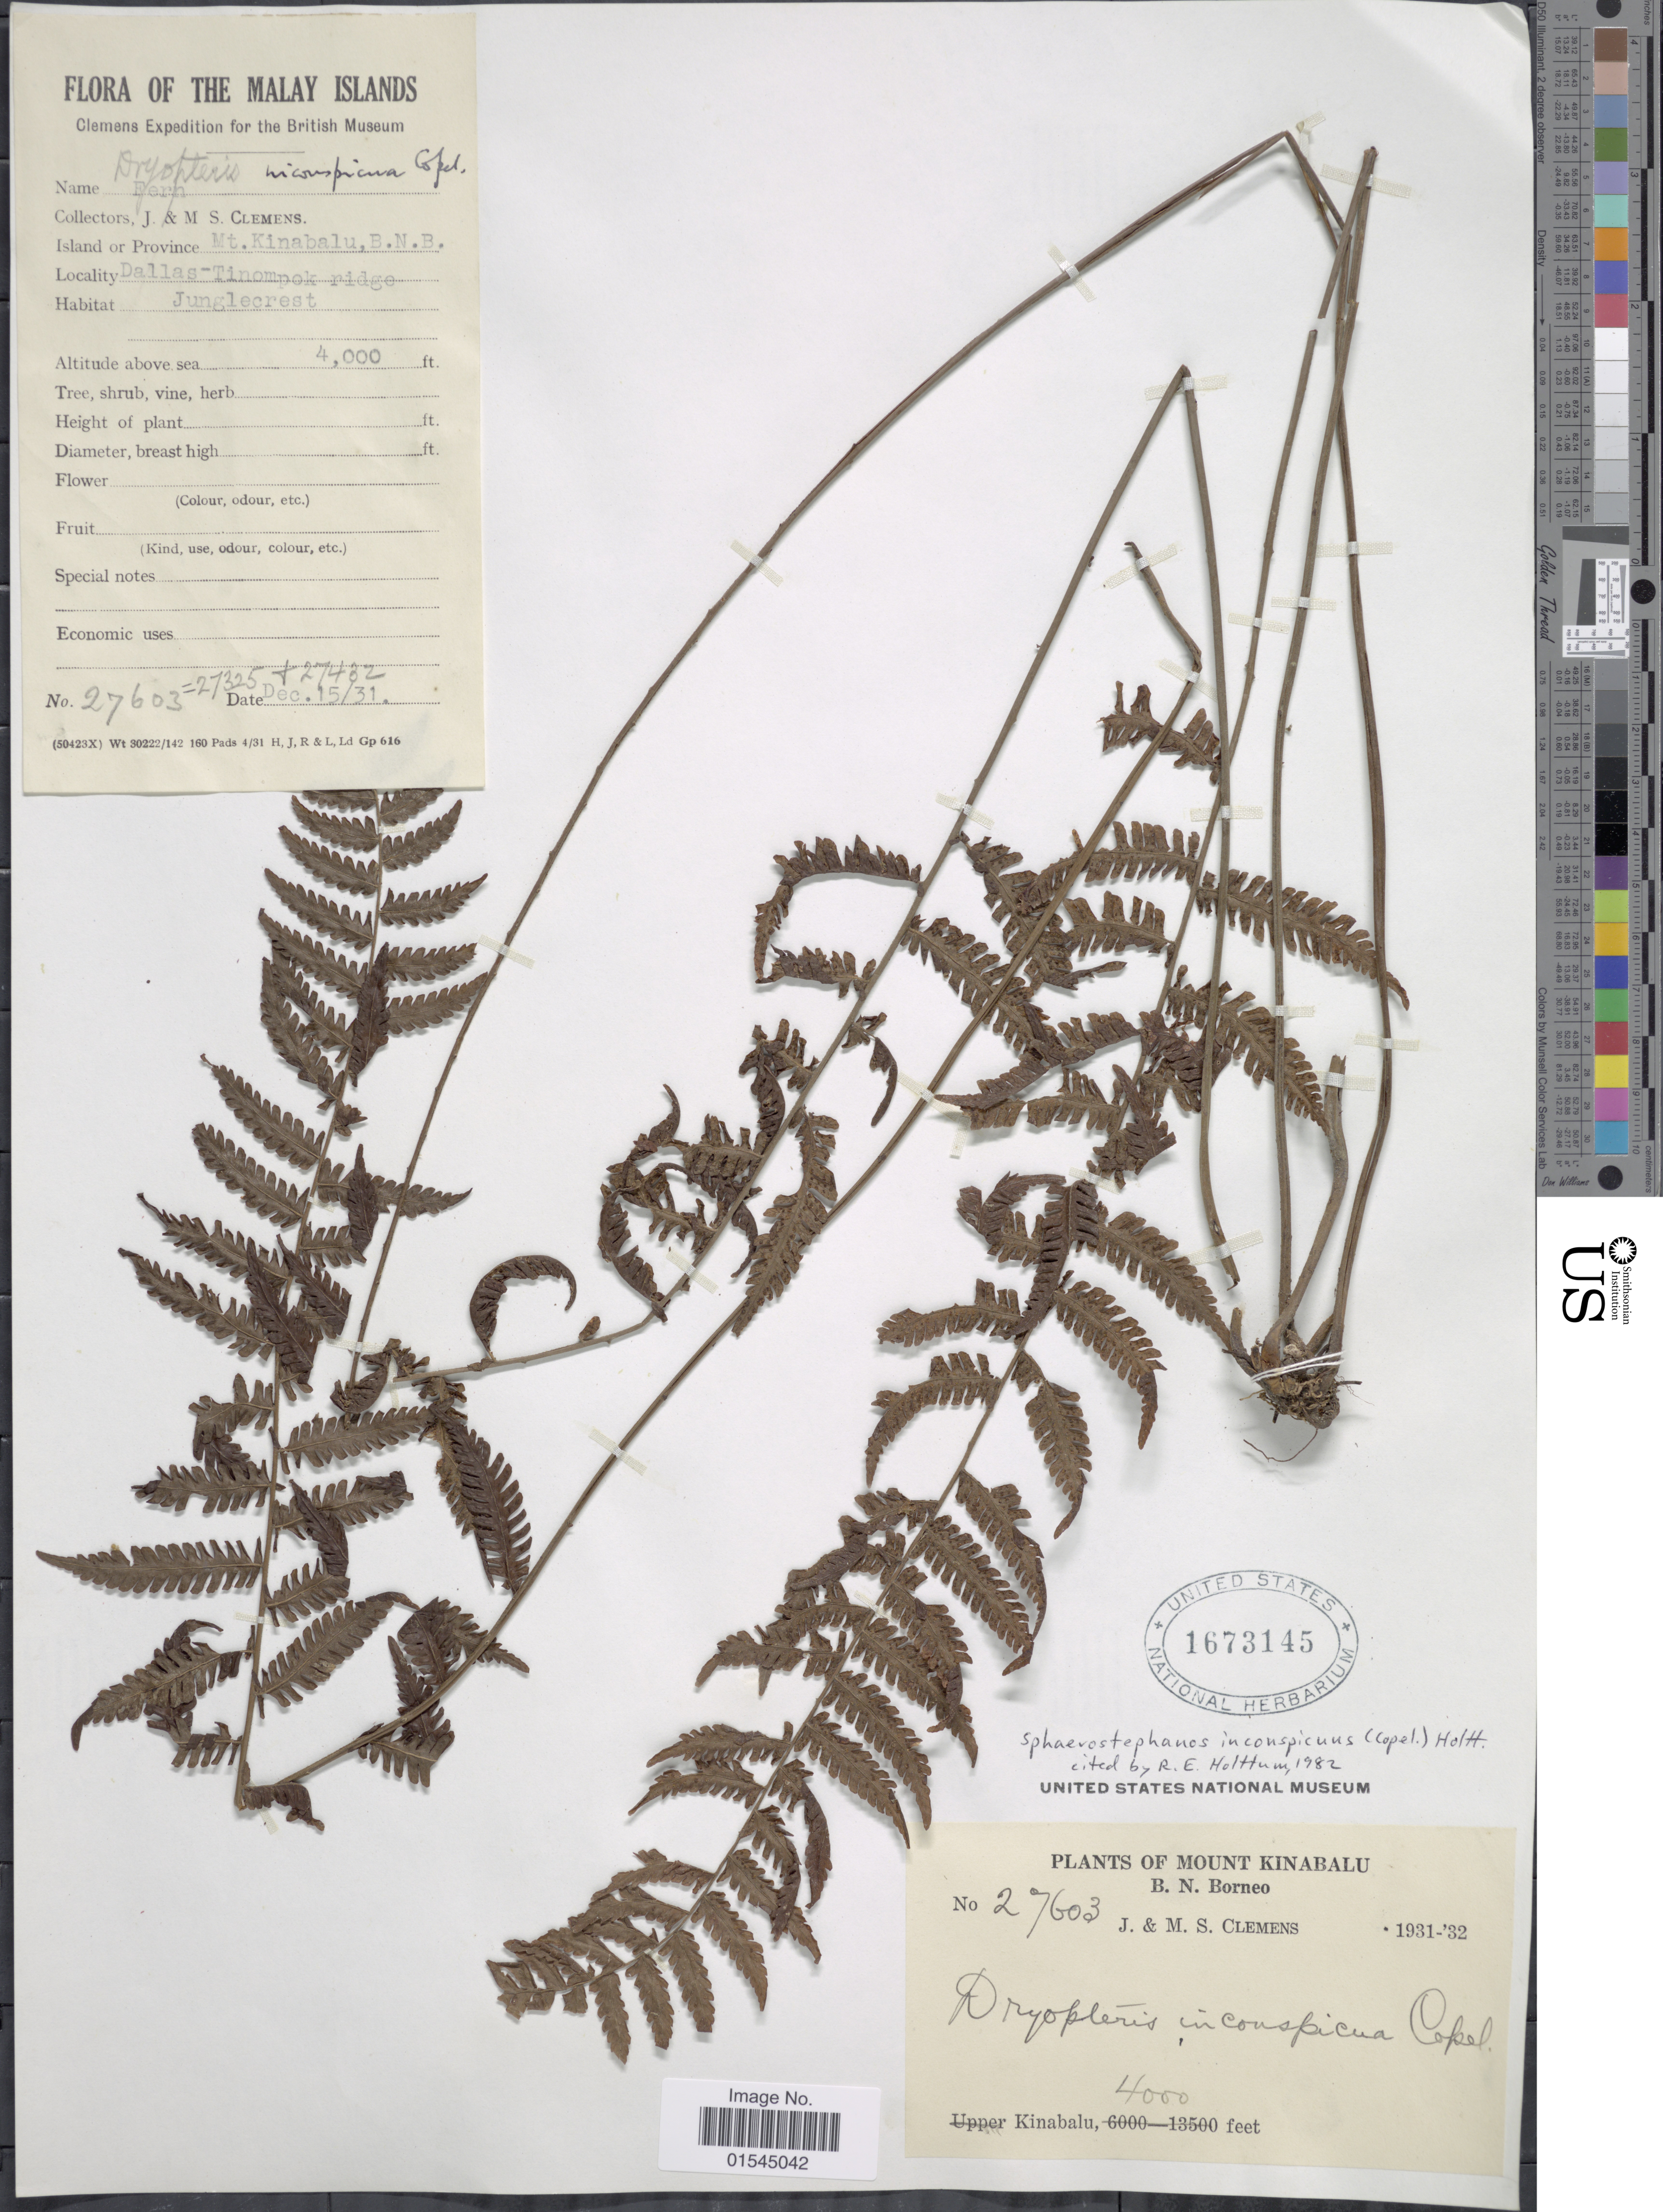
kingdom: Plantae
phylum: Tracheophyta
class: Polypodiopsida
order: Polypodiales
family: Thelypteridaceae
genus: Sphaerostephanos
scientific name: Sphaerostephanos inconspicuus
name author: (Copel.) Holttum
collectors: J. Clemens & M. S. Clemens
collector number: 27603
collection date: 1931-12-15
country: Malaysia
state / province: Sabah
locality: Malay Islands. Islands or Province Mt. Kinabalu, B.N.B. Dallas-TGinompok ridge. Mount Kinabalu. B.N. Borneo. Kinabalu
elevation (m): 1219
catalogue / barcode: US 1673145